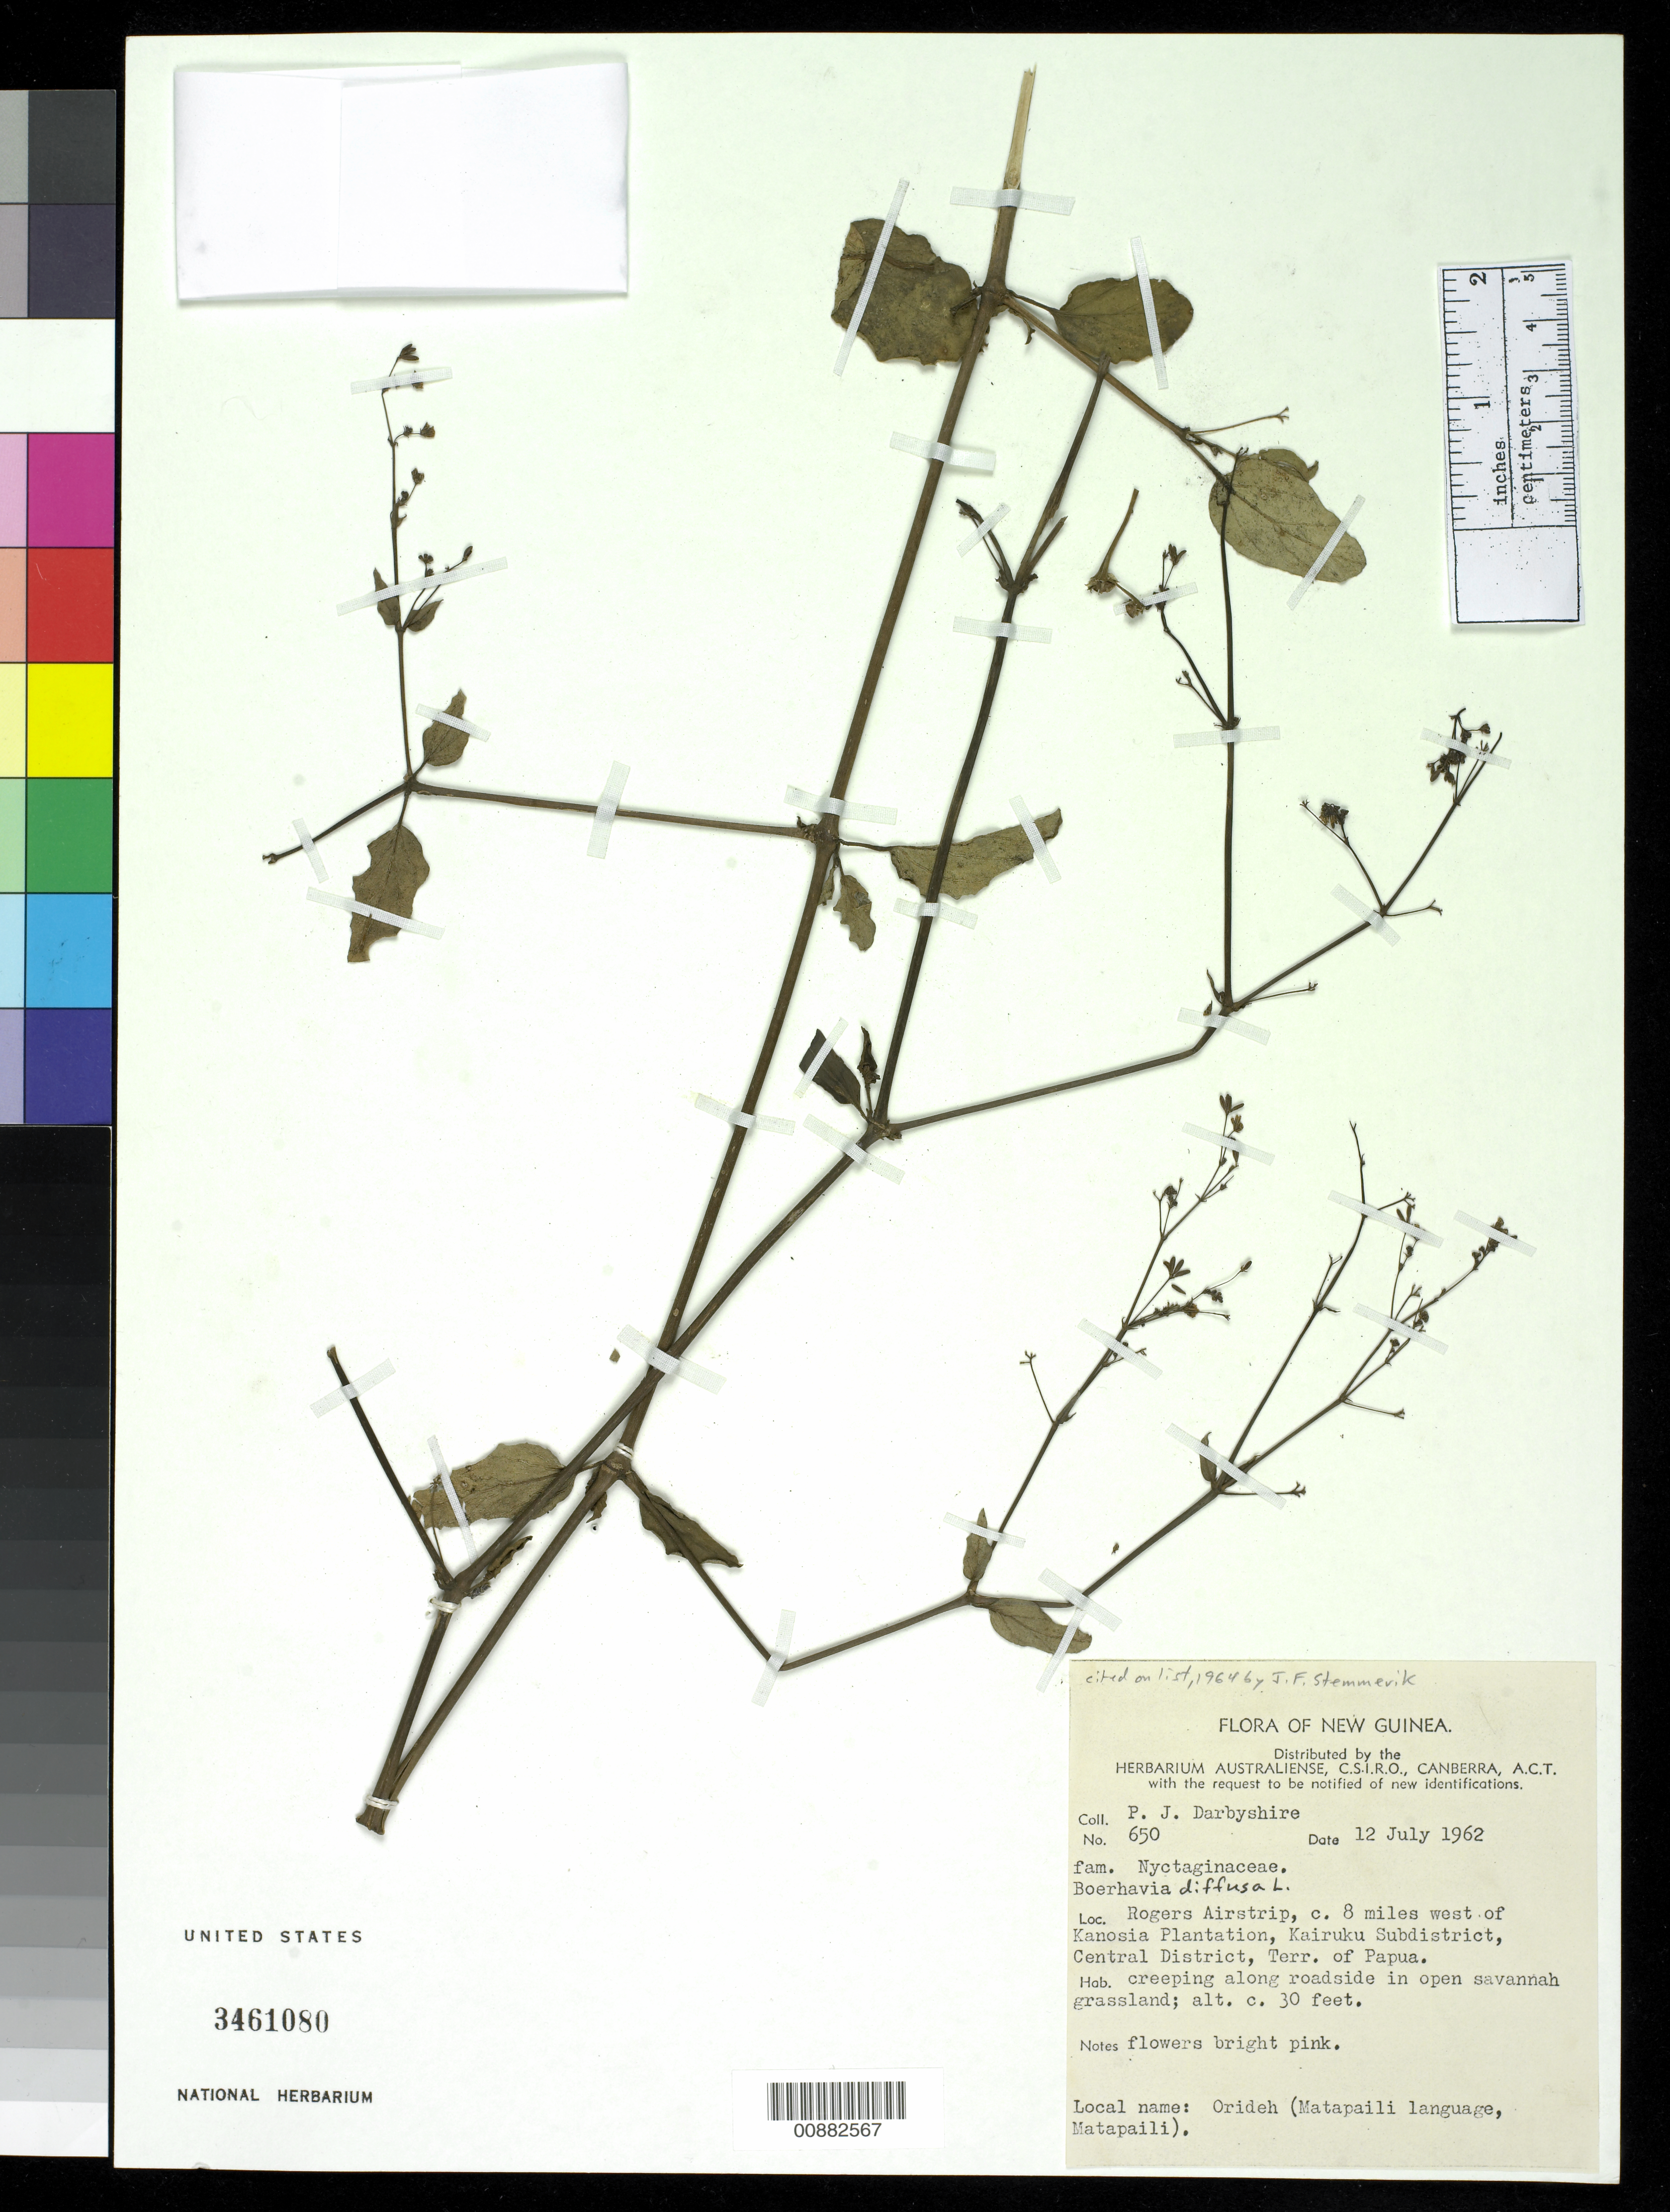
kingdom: Plantae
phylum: Tracheophyta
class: Magnoliopsida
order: Caryophyllales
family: Nyctaginaceae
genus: Boerhavia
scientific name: Boerhavia diffusa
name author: L.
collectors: P. Darbyshire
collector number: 650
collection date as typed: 12 Jul 1962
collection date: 1962-07-12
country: Papua New Guinea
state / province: Central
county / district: Kairuku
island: New Guinea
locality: Rogers airstrip, c. 8 miles west of Kanosia Plantation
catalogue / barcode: US 3461080